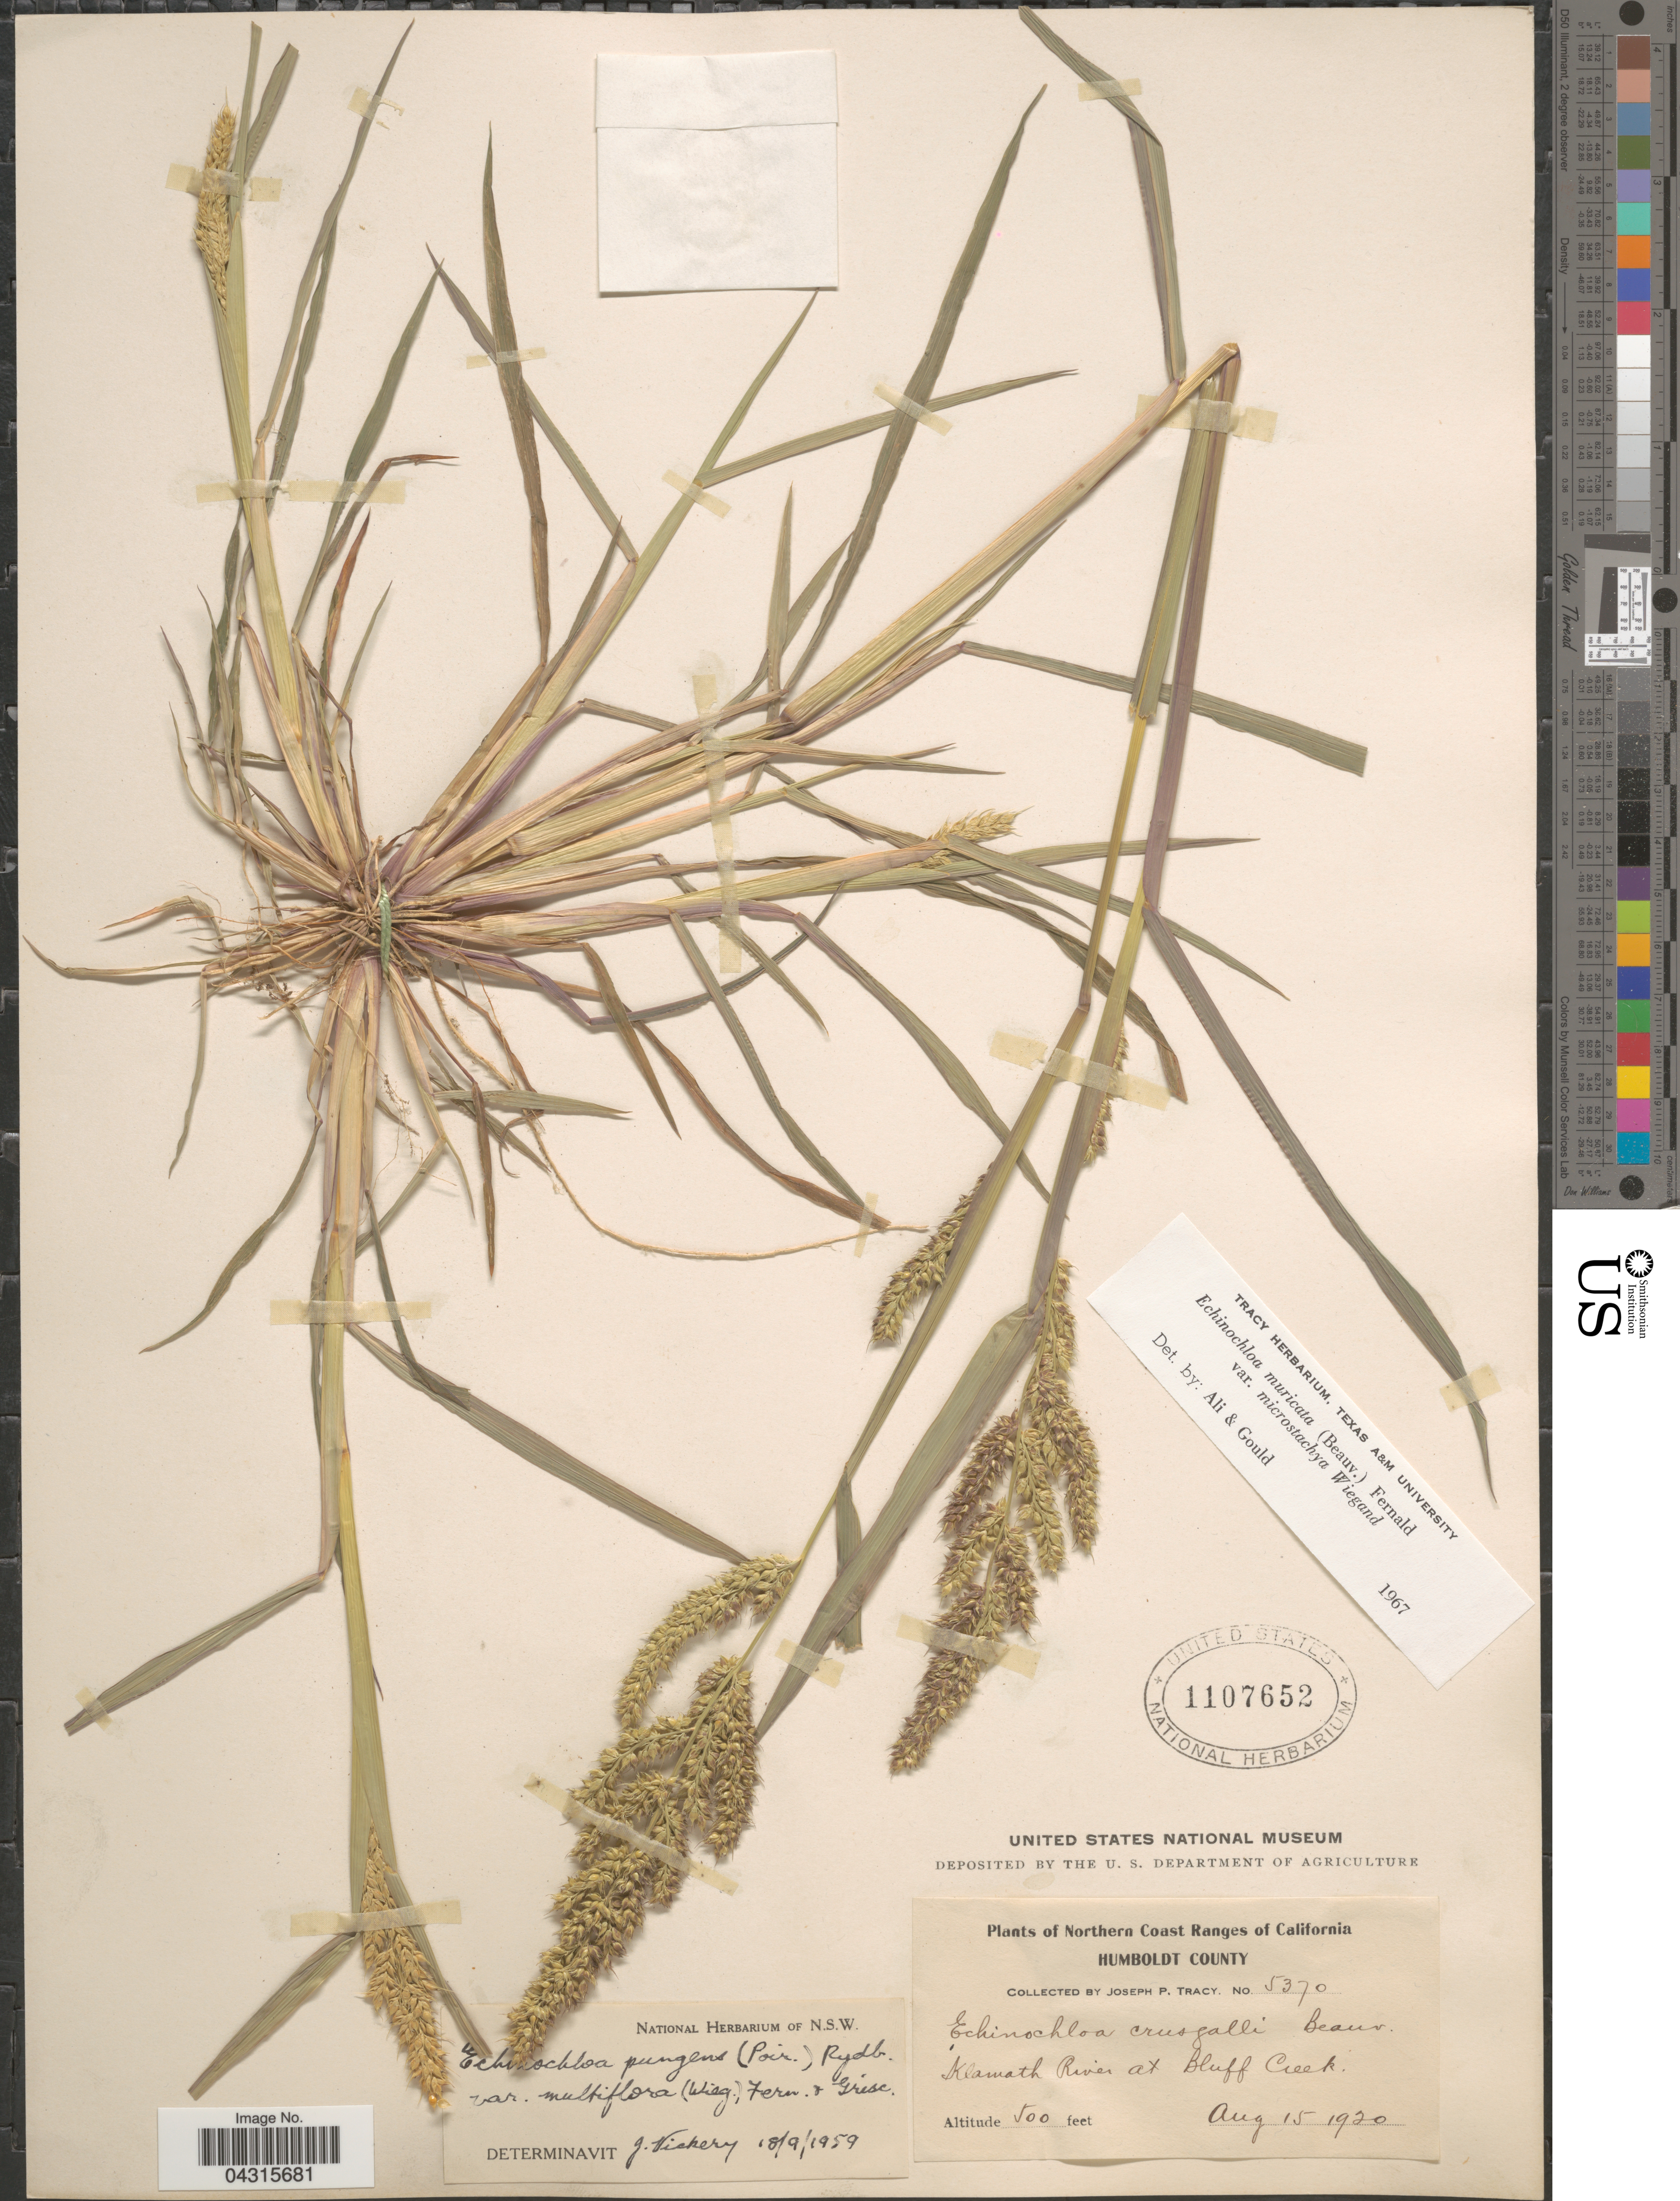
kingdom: Plantae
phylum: Tracheophyta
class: Liliopsida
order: Poales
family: Poaceae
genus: Echinochloa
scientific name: Echinochloa muricata var. microstachya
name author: Wiegand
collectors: J. Tracy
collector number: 5370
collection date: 1920-08-15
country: United States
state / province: California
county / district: Humboldt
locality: Northern Coast Ranges of California. Humboldt County. Klamath River at Bluff Creek.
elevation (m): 152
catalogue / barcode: US 1107652